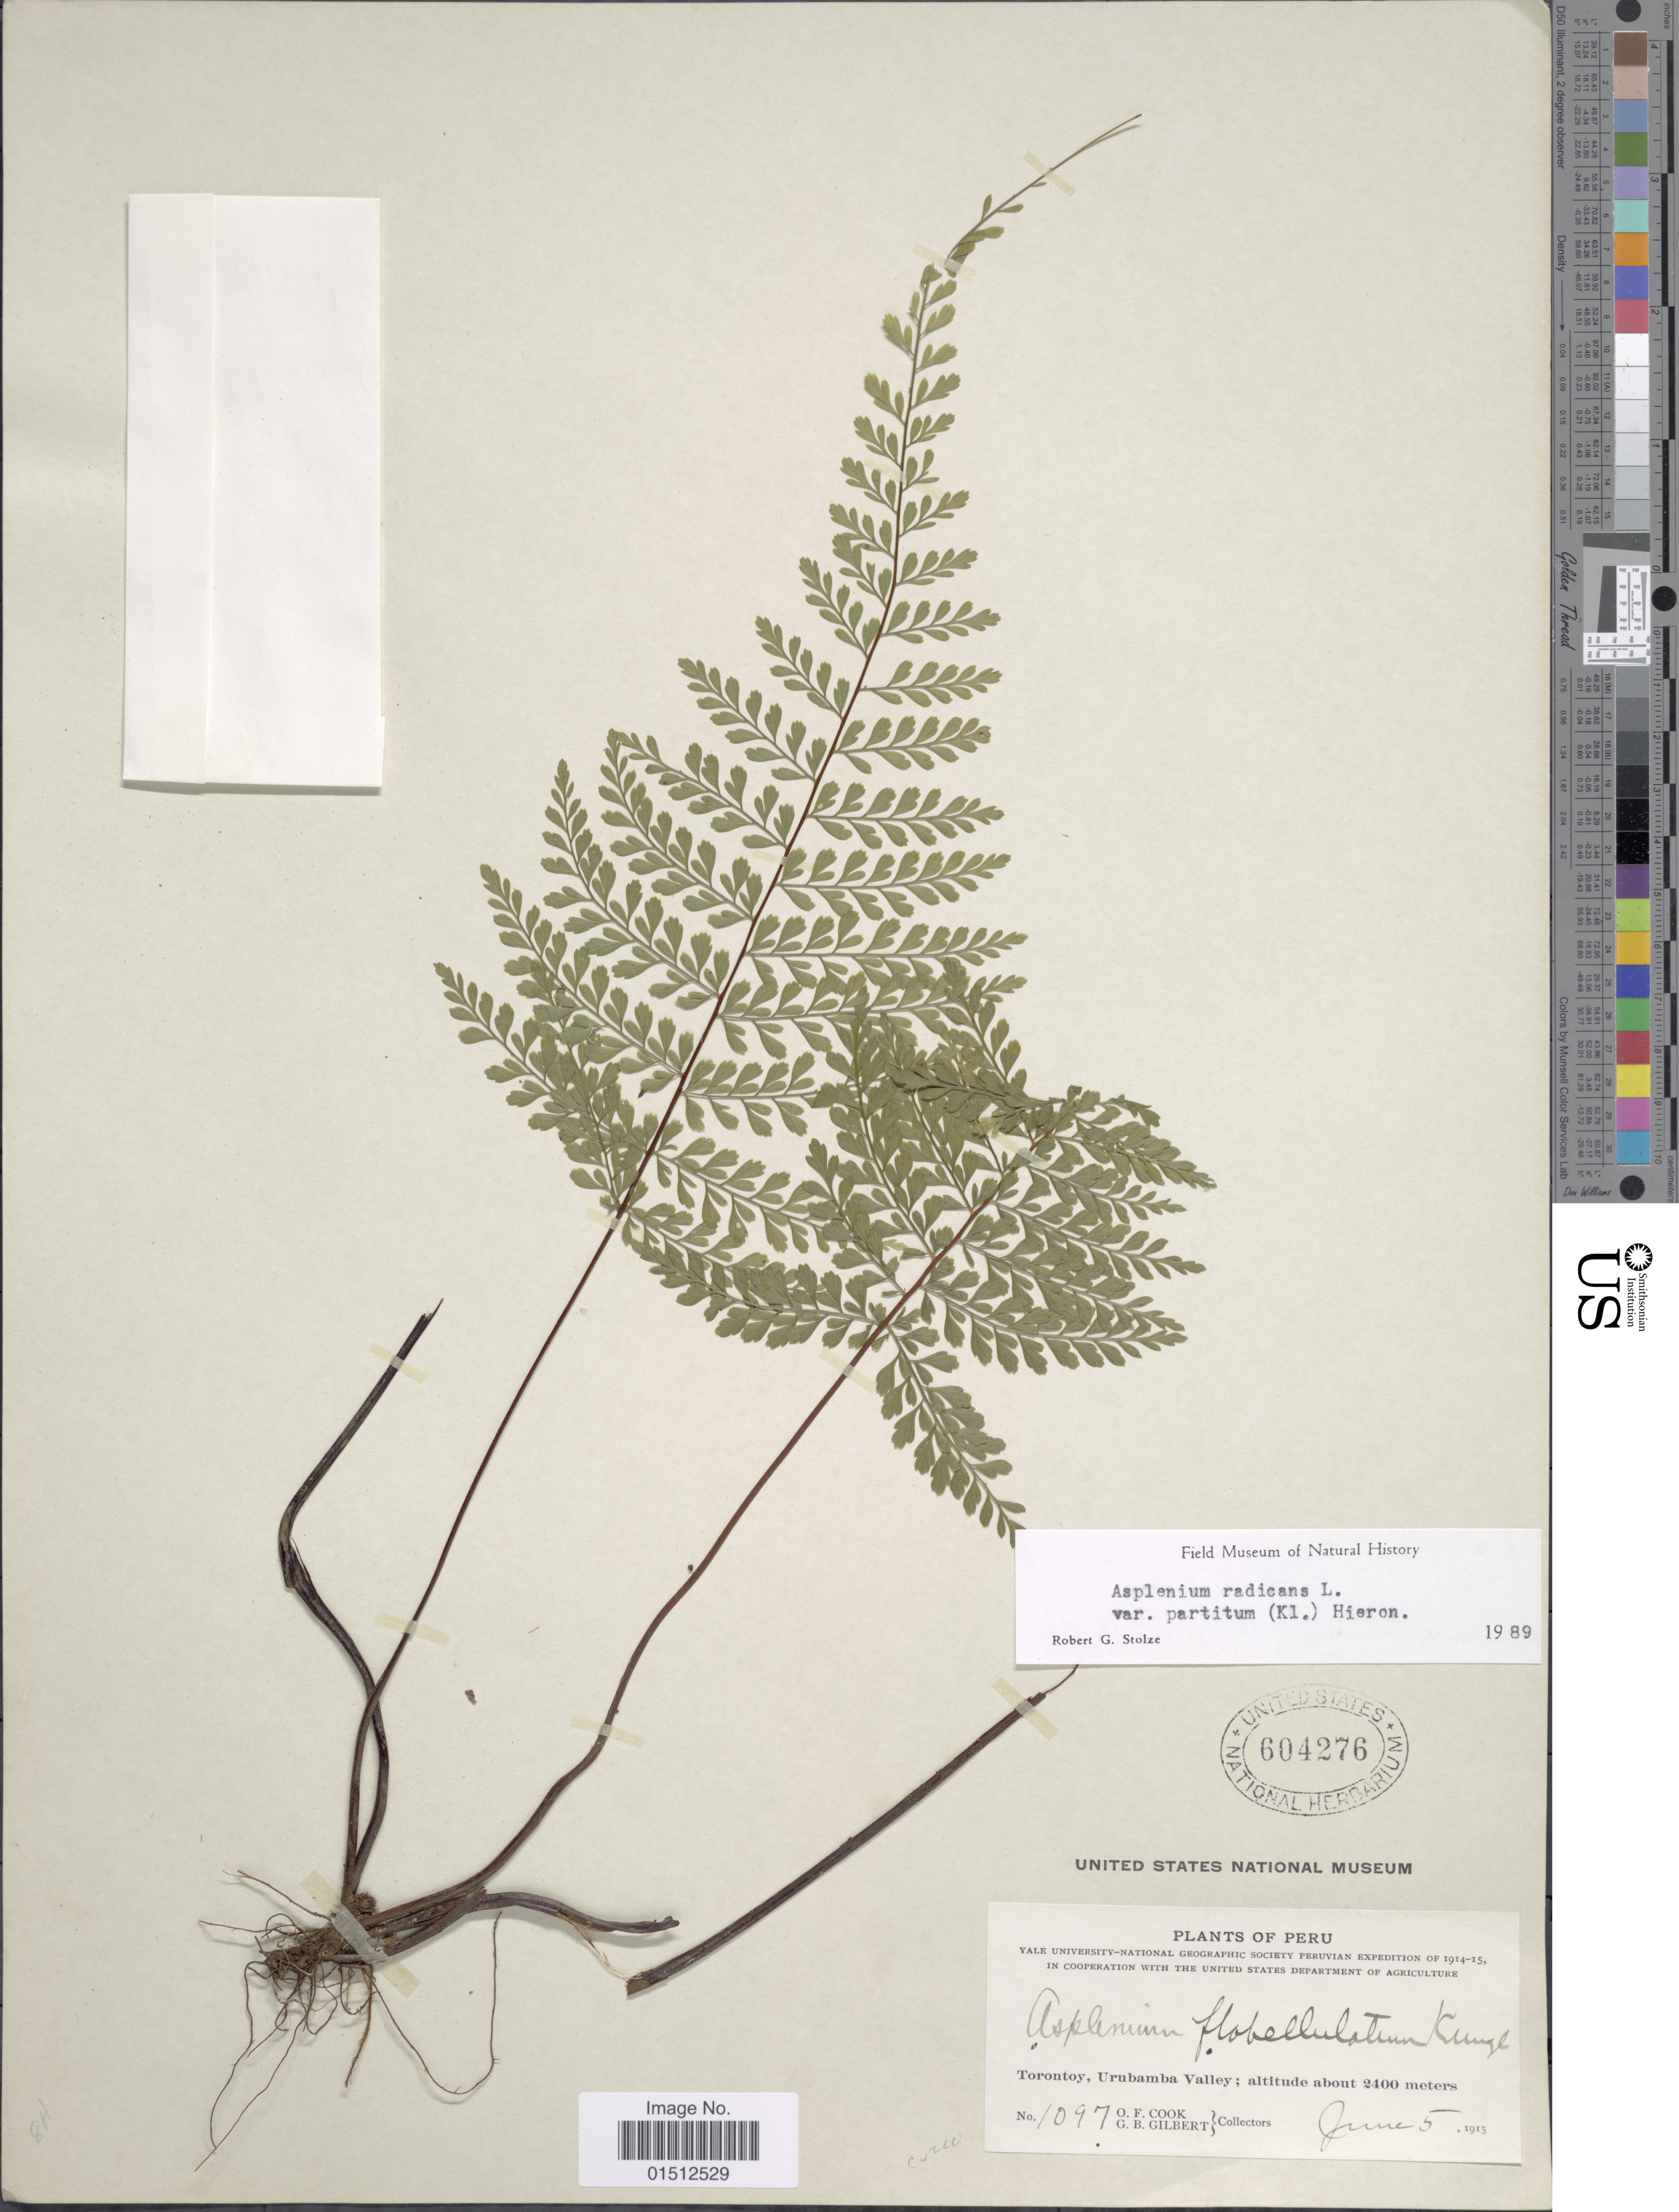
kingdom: Plantae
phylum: Tracheophyta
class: Polypodiopsida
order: Polypodiales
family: Aspleniaceae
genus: Asplenium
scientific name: Asplenium radicans var. partitum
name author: (Klotzsch) Hieron.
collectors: O. F. Cook & G. B. Gilbert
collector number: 1097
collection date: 1915-06-05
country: Peru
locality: Peru, Torontoy, Urumbamba Valley.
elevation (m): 2400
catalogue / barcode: US 604276